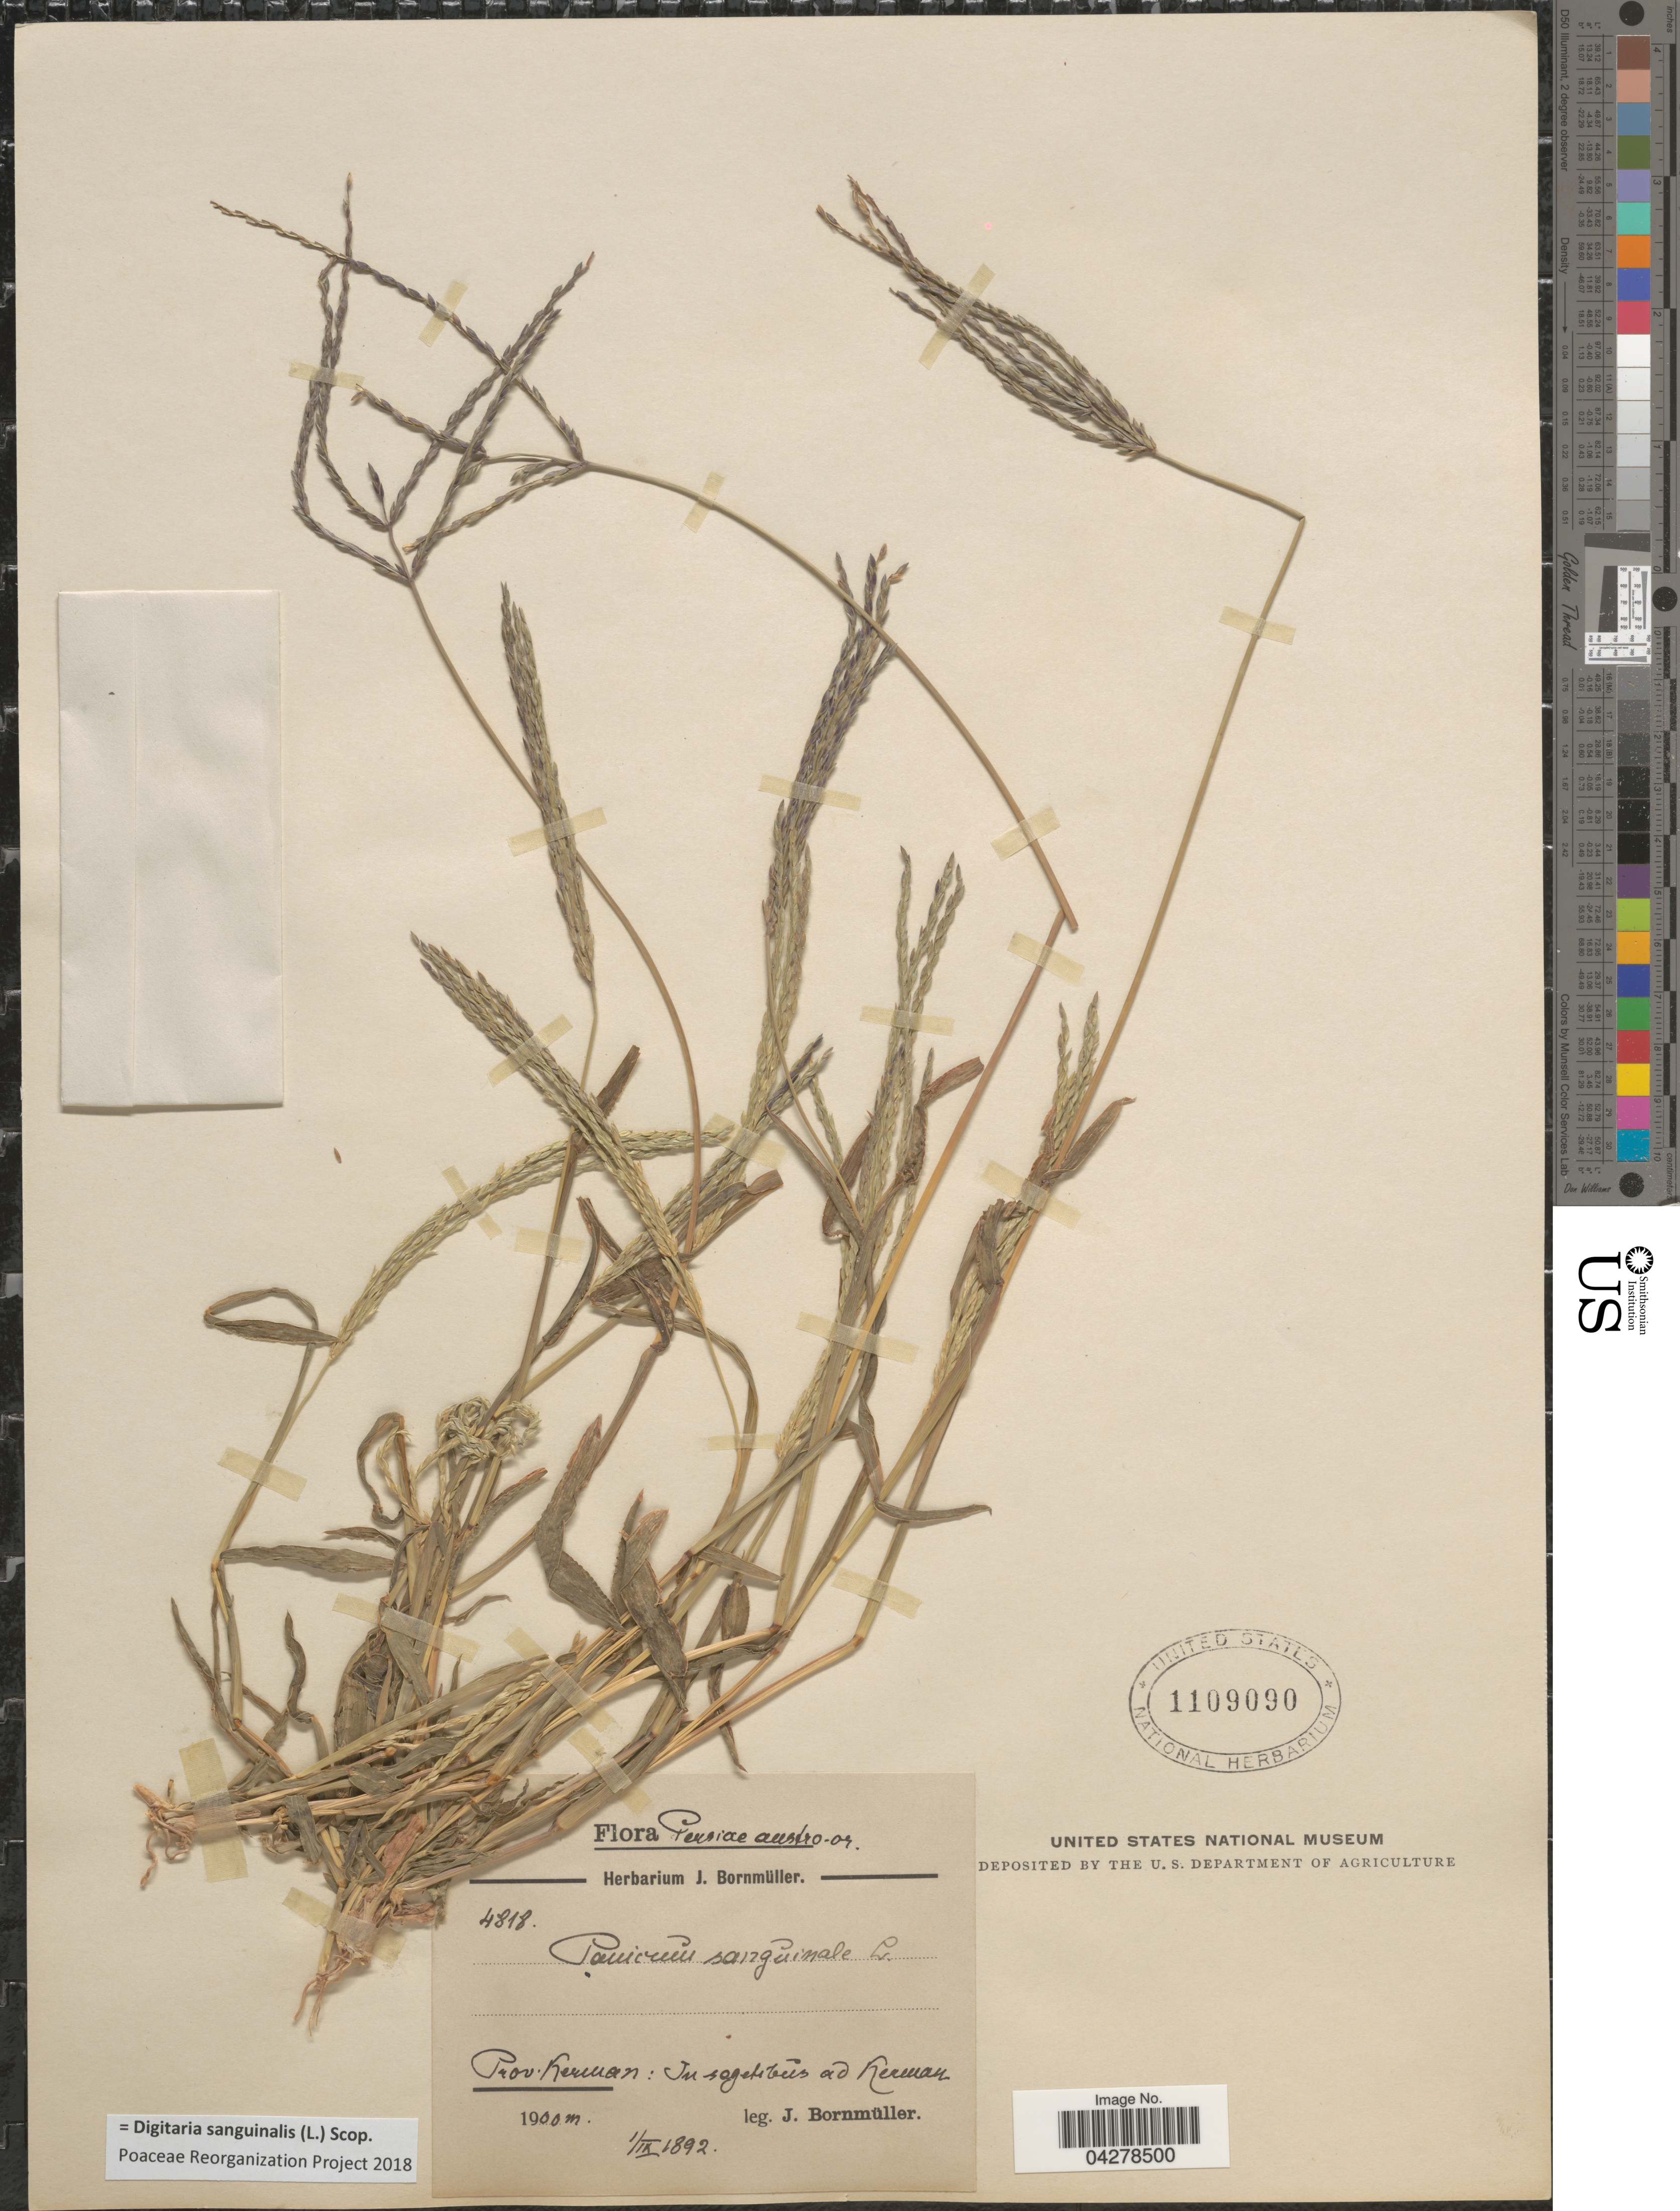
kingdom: Plantae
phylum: Tracheophyta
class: Liliopsida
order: Poales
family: Poaceae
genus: Digitaria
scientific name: Digitaria sanguinalis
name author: (L.) Scop.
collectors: J. Bornmüller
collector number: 4818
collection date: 1892-09-01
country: Iran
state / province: Kerman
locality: Persiae austro-or. In segetibûs ad Kerman.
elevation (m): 1900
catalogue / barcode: US 1109090